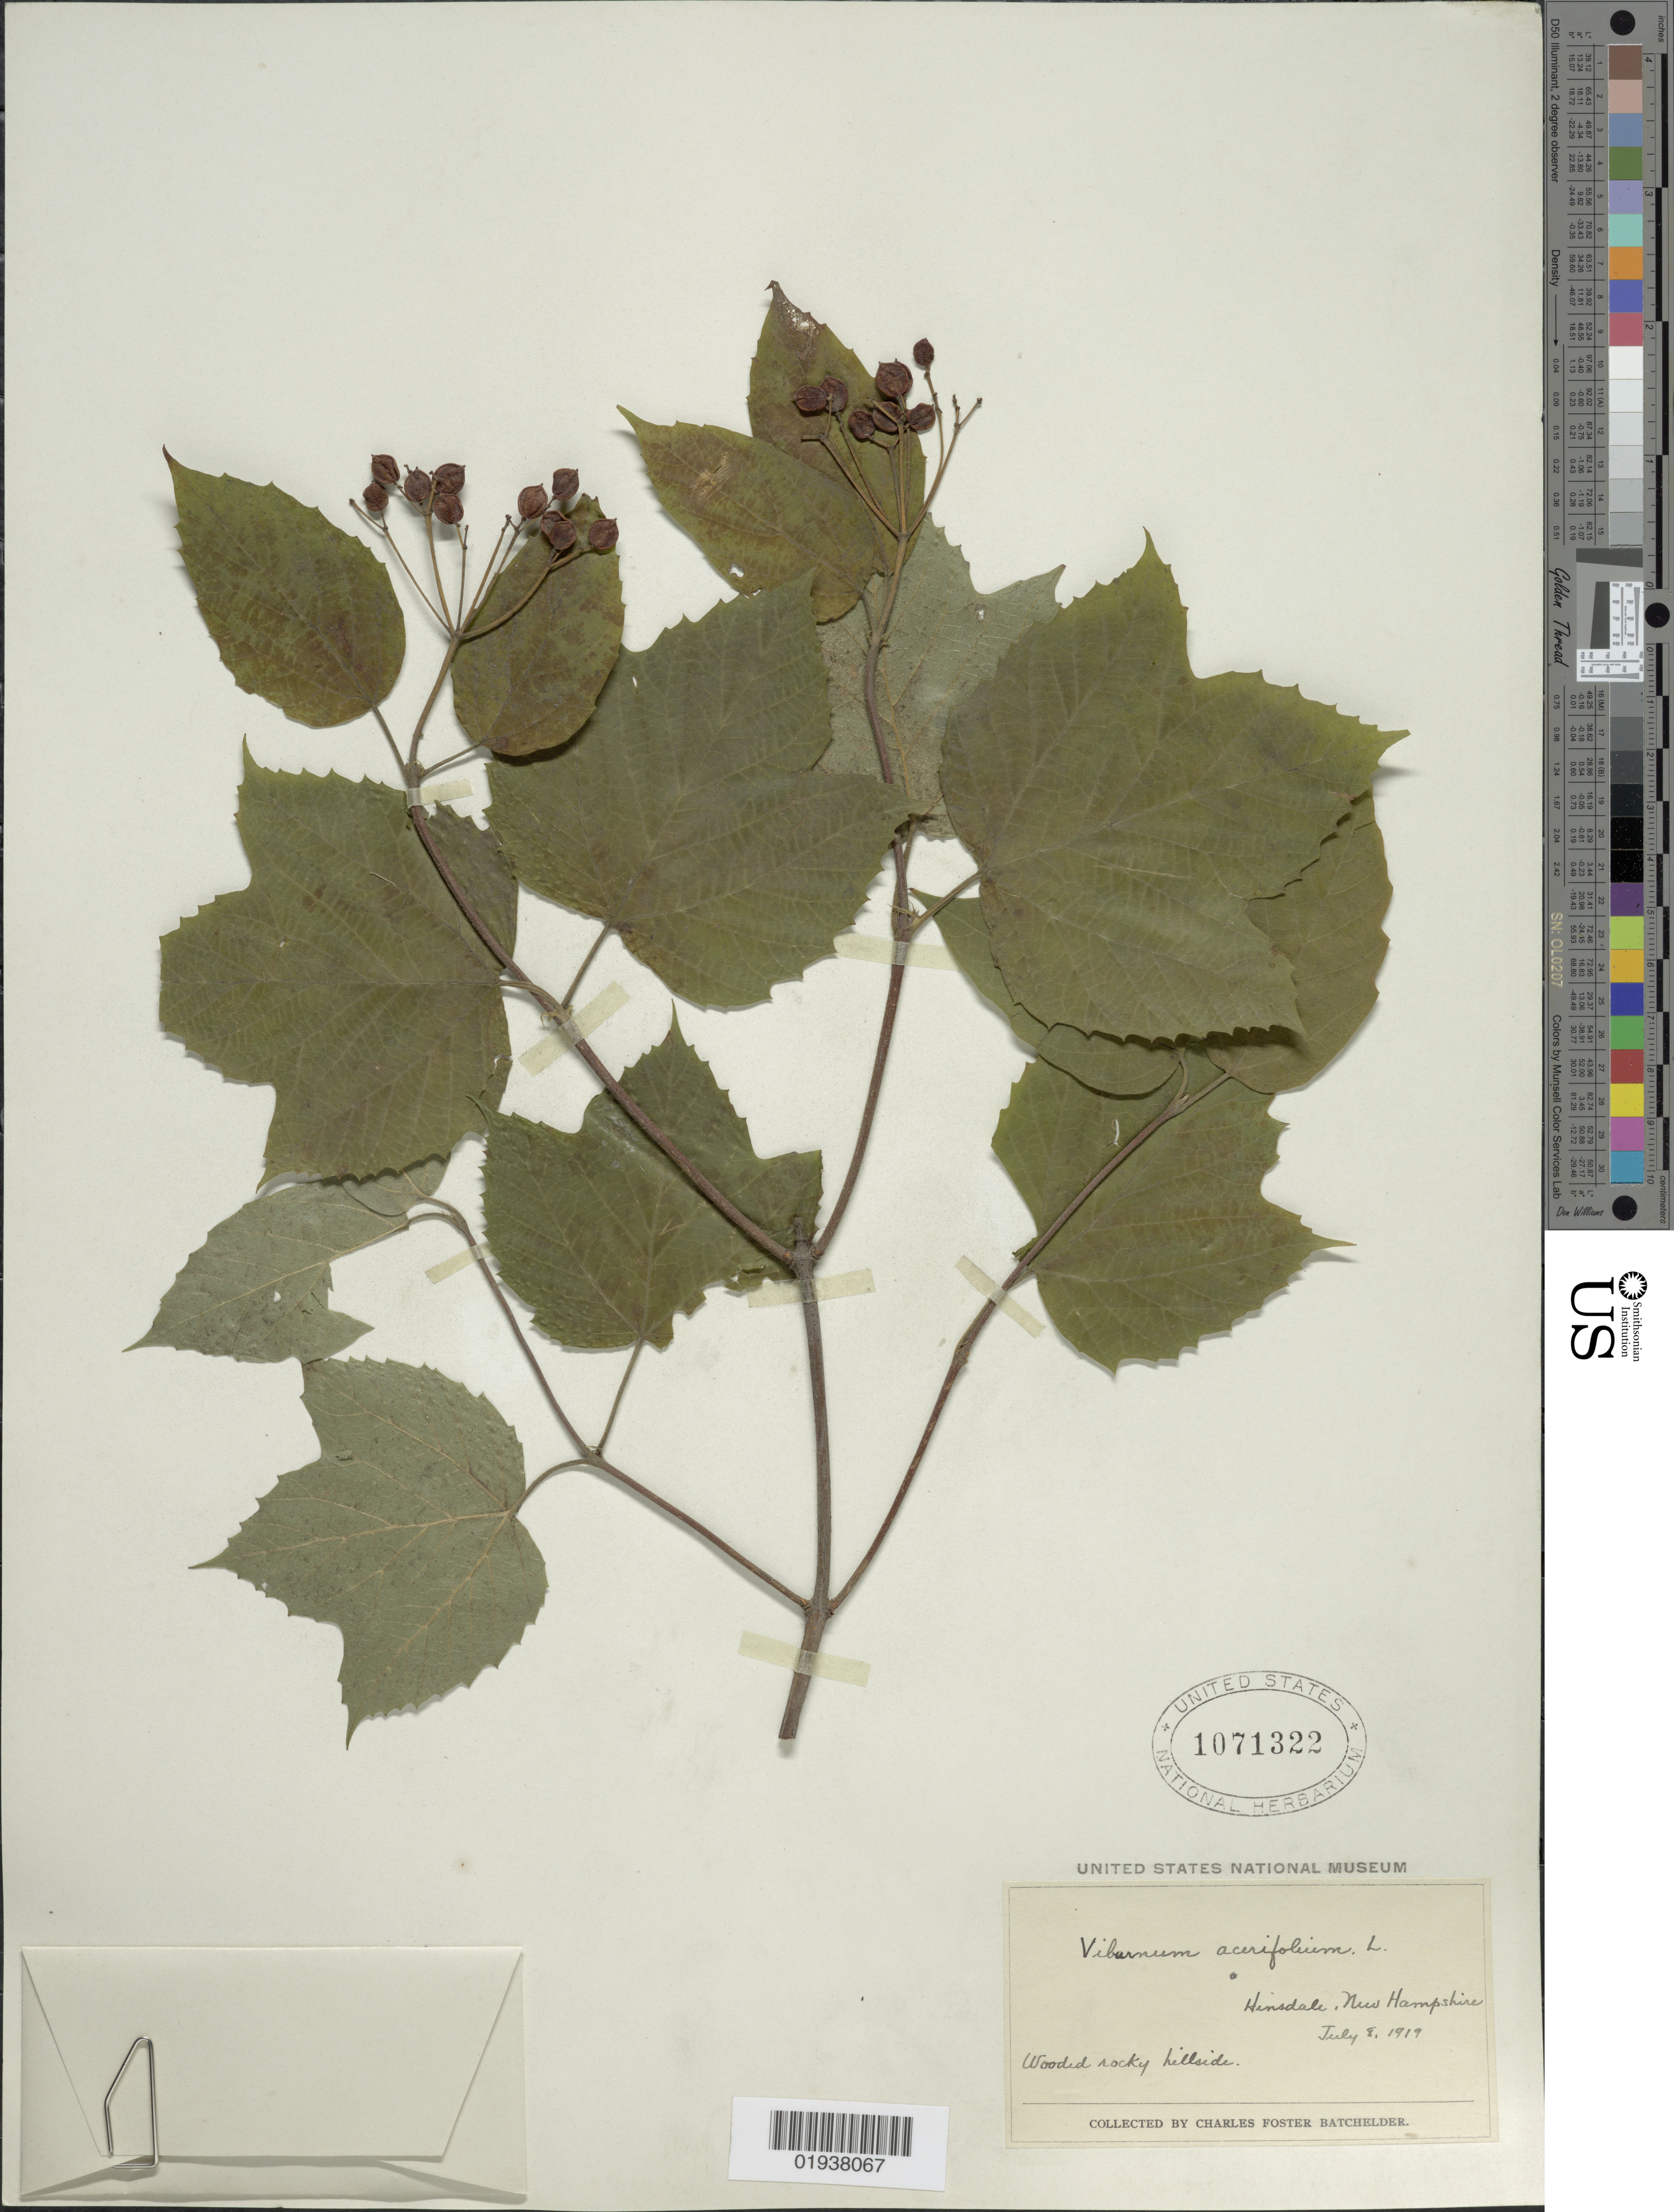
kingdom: Plantae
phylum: Tracheophyta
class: Magnoliopsida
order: Dipsacales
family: Viburnaceae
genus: Viburnum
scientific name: Viburnum acerifolium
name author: L.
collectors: C. Batchelder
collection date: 1919-07-08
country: United States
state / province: New Hampshire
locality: Hinsdale.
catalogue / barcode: US 1071322